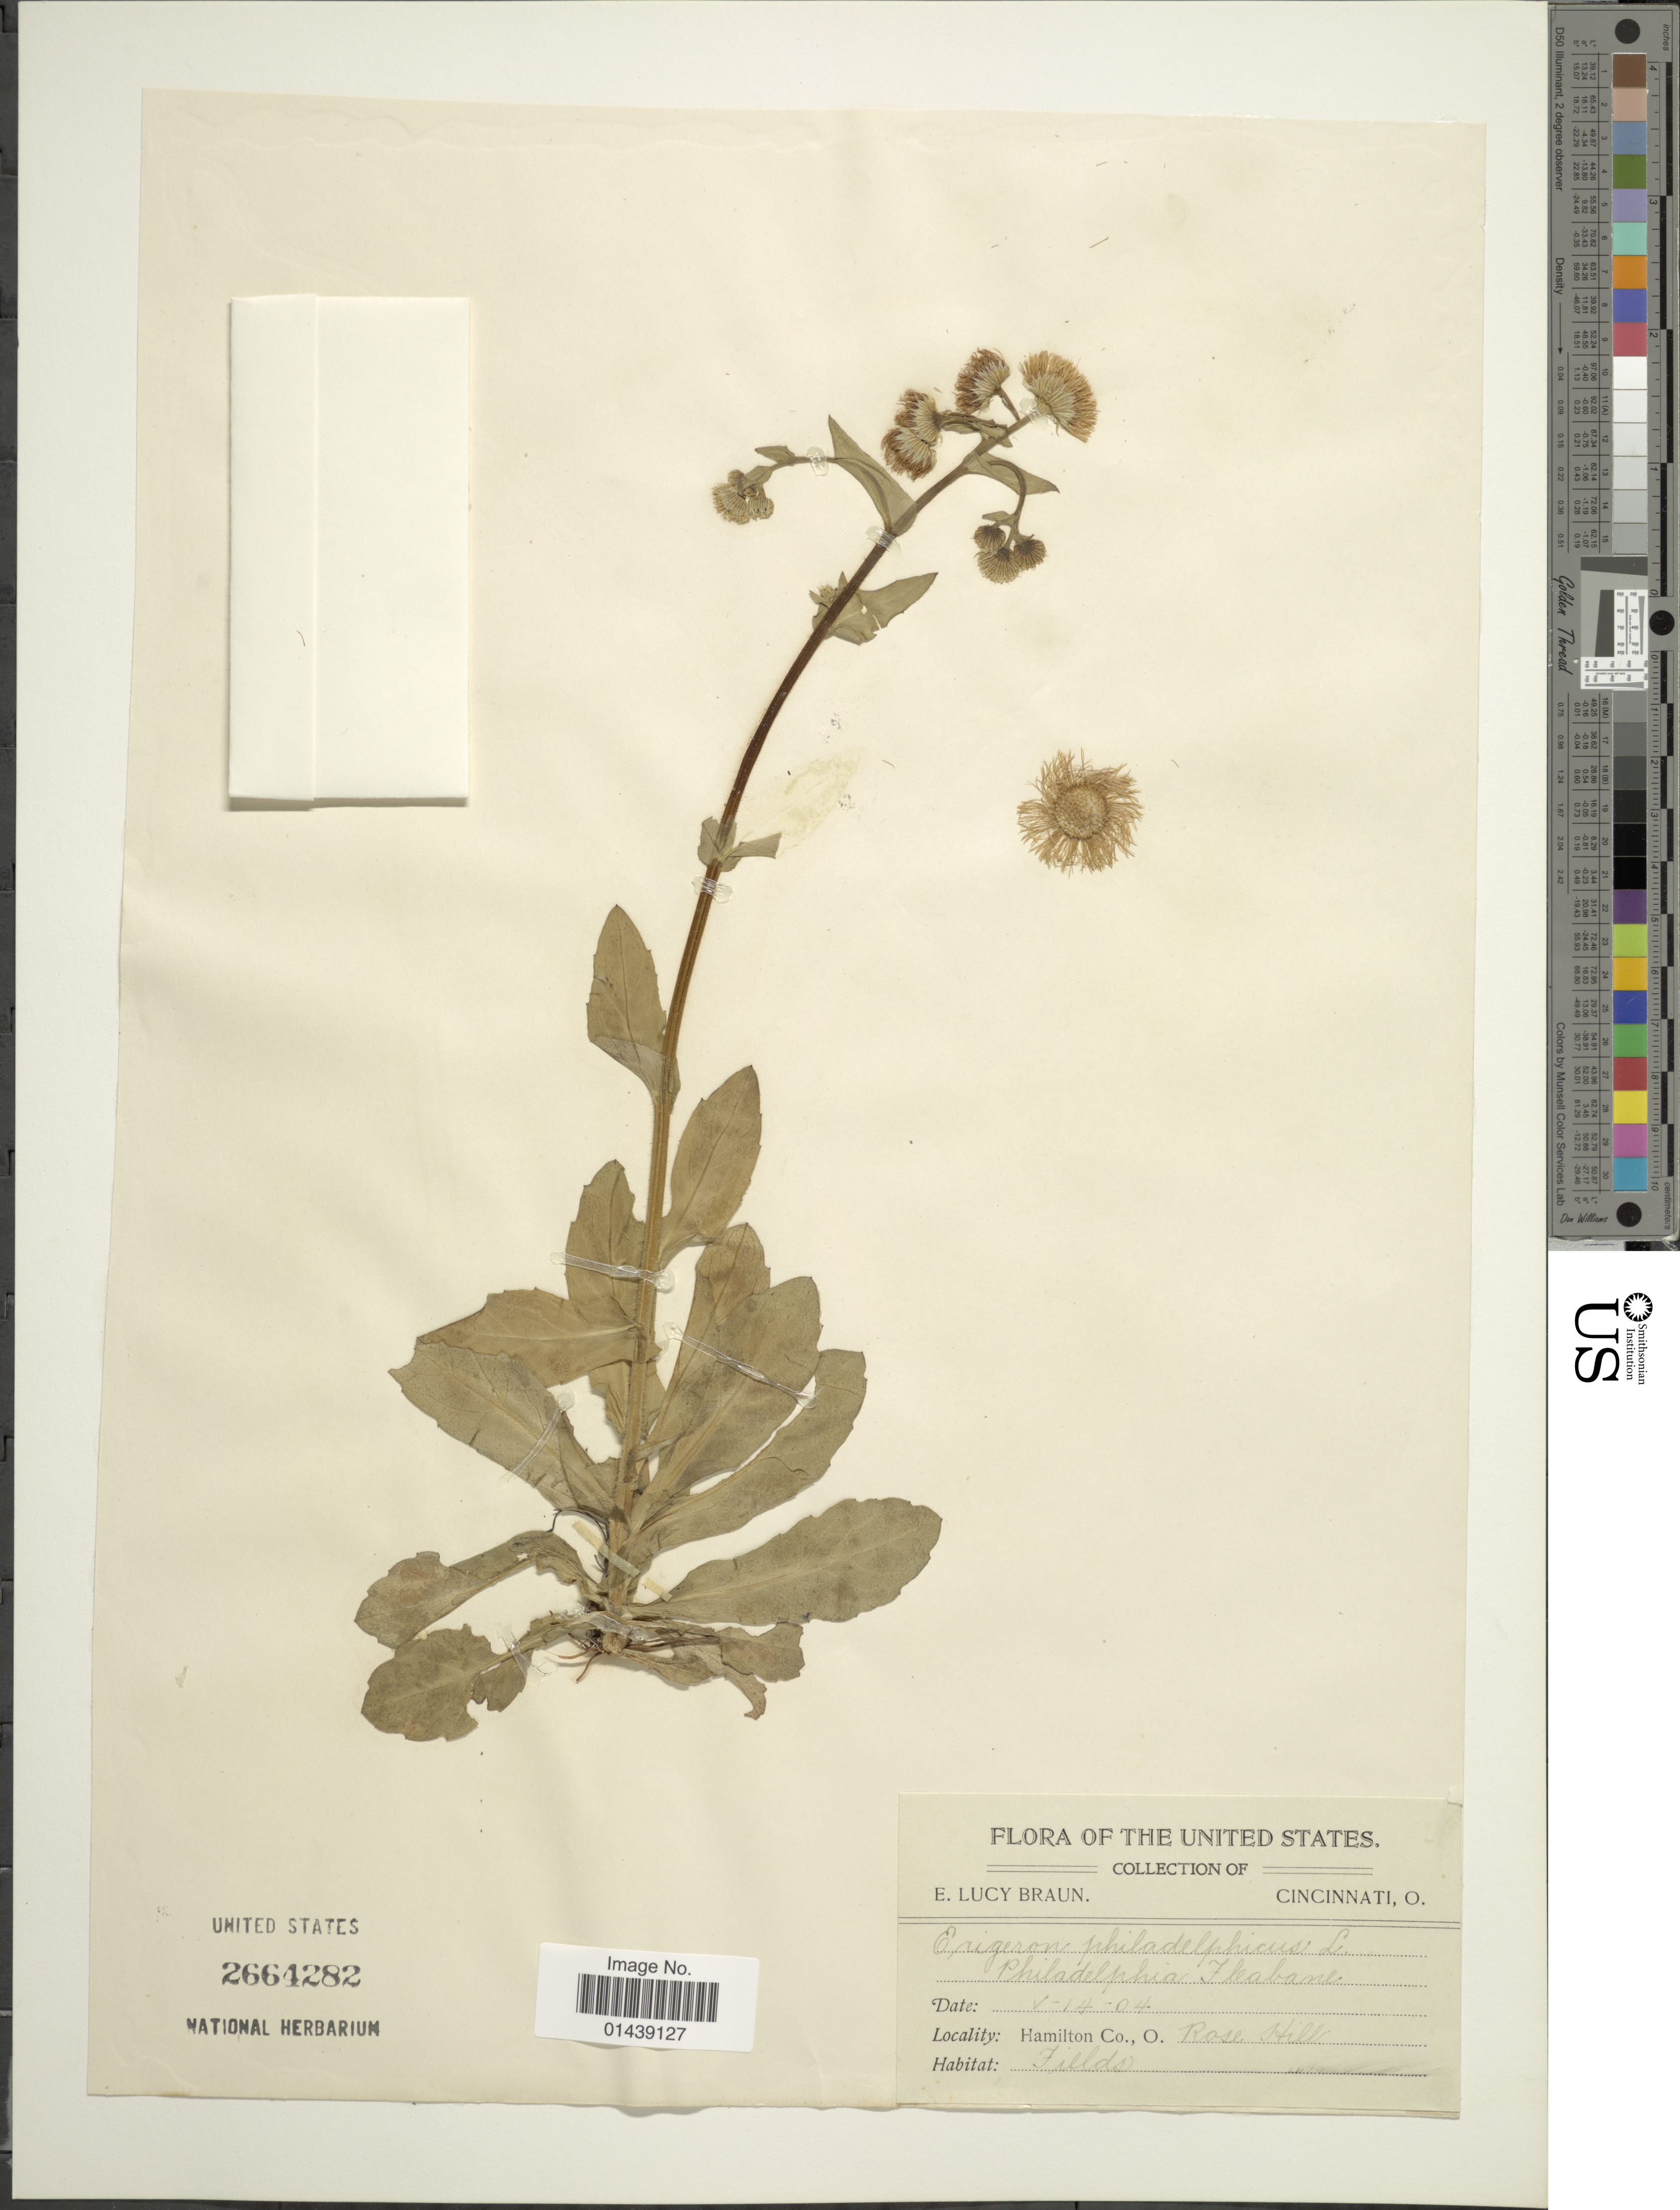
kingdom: Plantae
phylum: Tracheophyta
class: Magnoliopsida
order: Asterales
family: Asteraceae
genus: Erigeron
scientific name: Erigeron philadelphicus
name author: L.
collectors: E. L. Braun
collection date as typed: Transcribed d/m/y: 14/5/4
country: United States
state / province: Ohio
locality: Hamilton Co.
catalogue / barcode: US 2664282